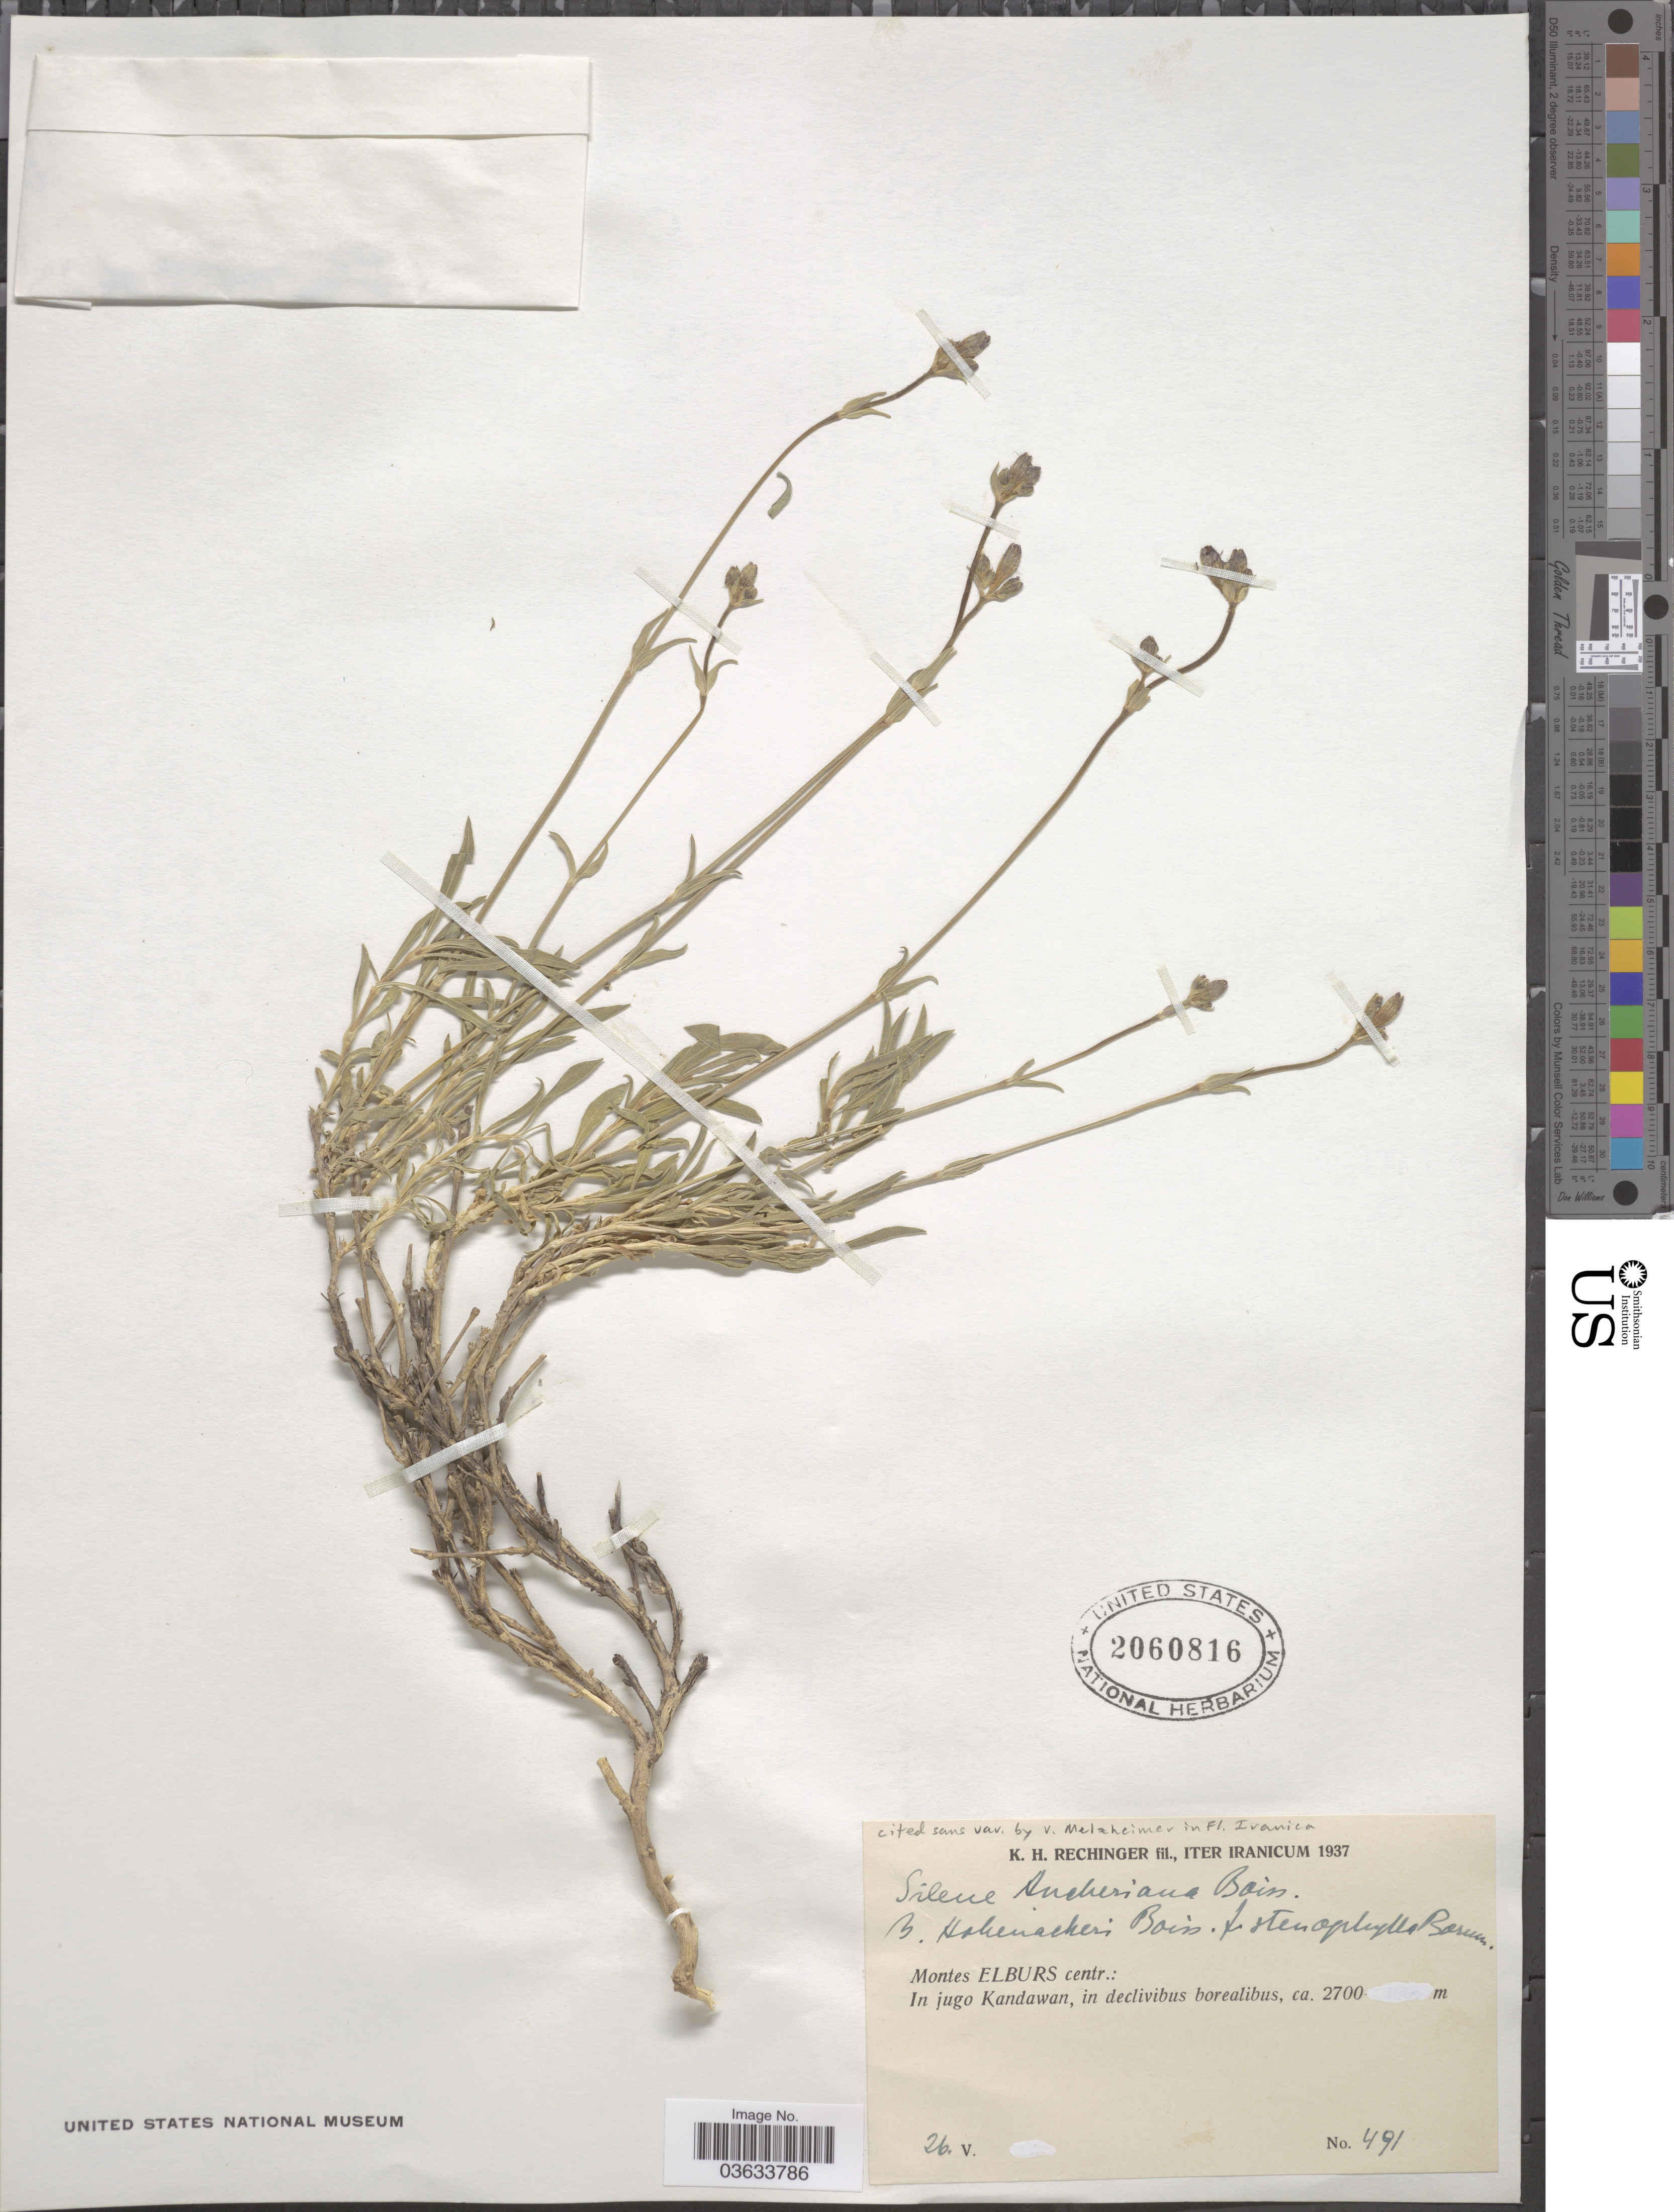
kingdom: Plantae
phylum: Tracheophyta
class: Magnoliopsida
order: Caryophyllales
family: Caryophyllaceae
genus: Silene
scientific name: Silene aucheriana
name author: Boiss.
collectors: K. H. Rechinger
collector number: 491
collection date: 1937-05-26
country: Iran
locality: Montes Elburs centr.: In jugo Kandawan.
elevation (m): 2700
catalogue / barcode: US 2060816